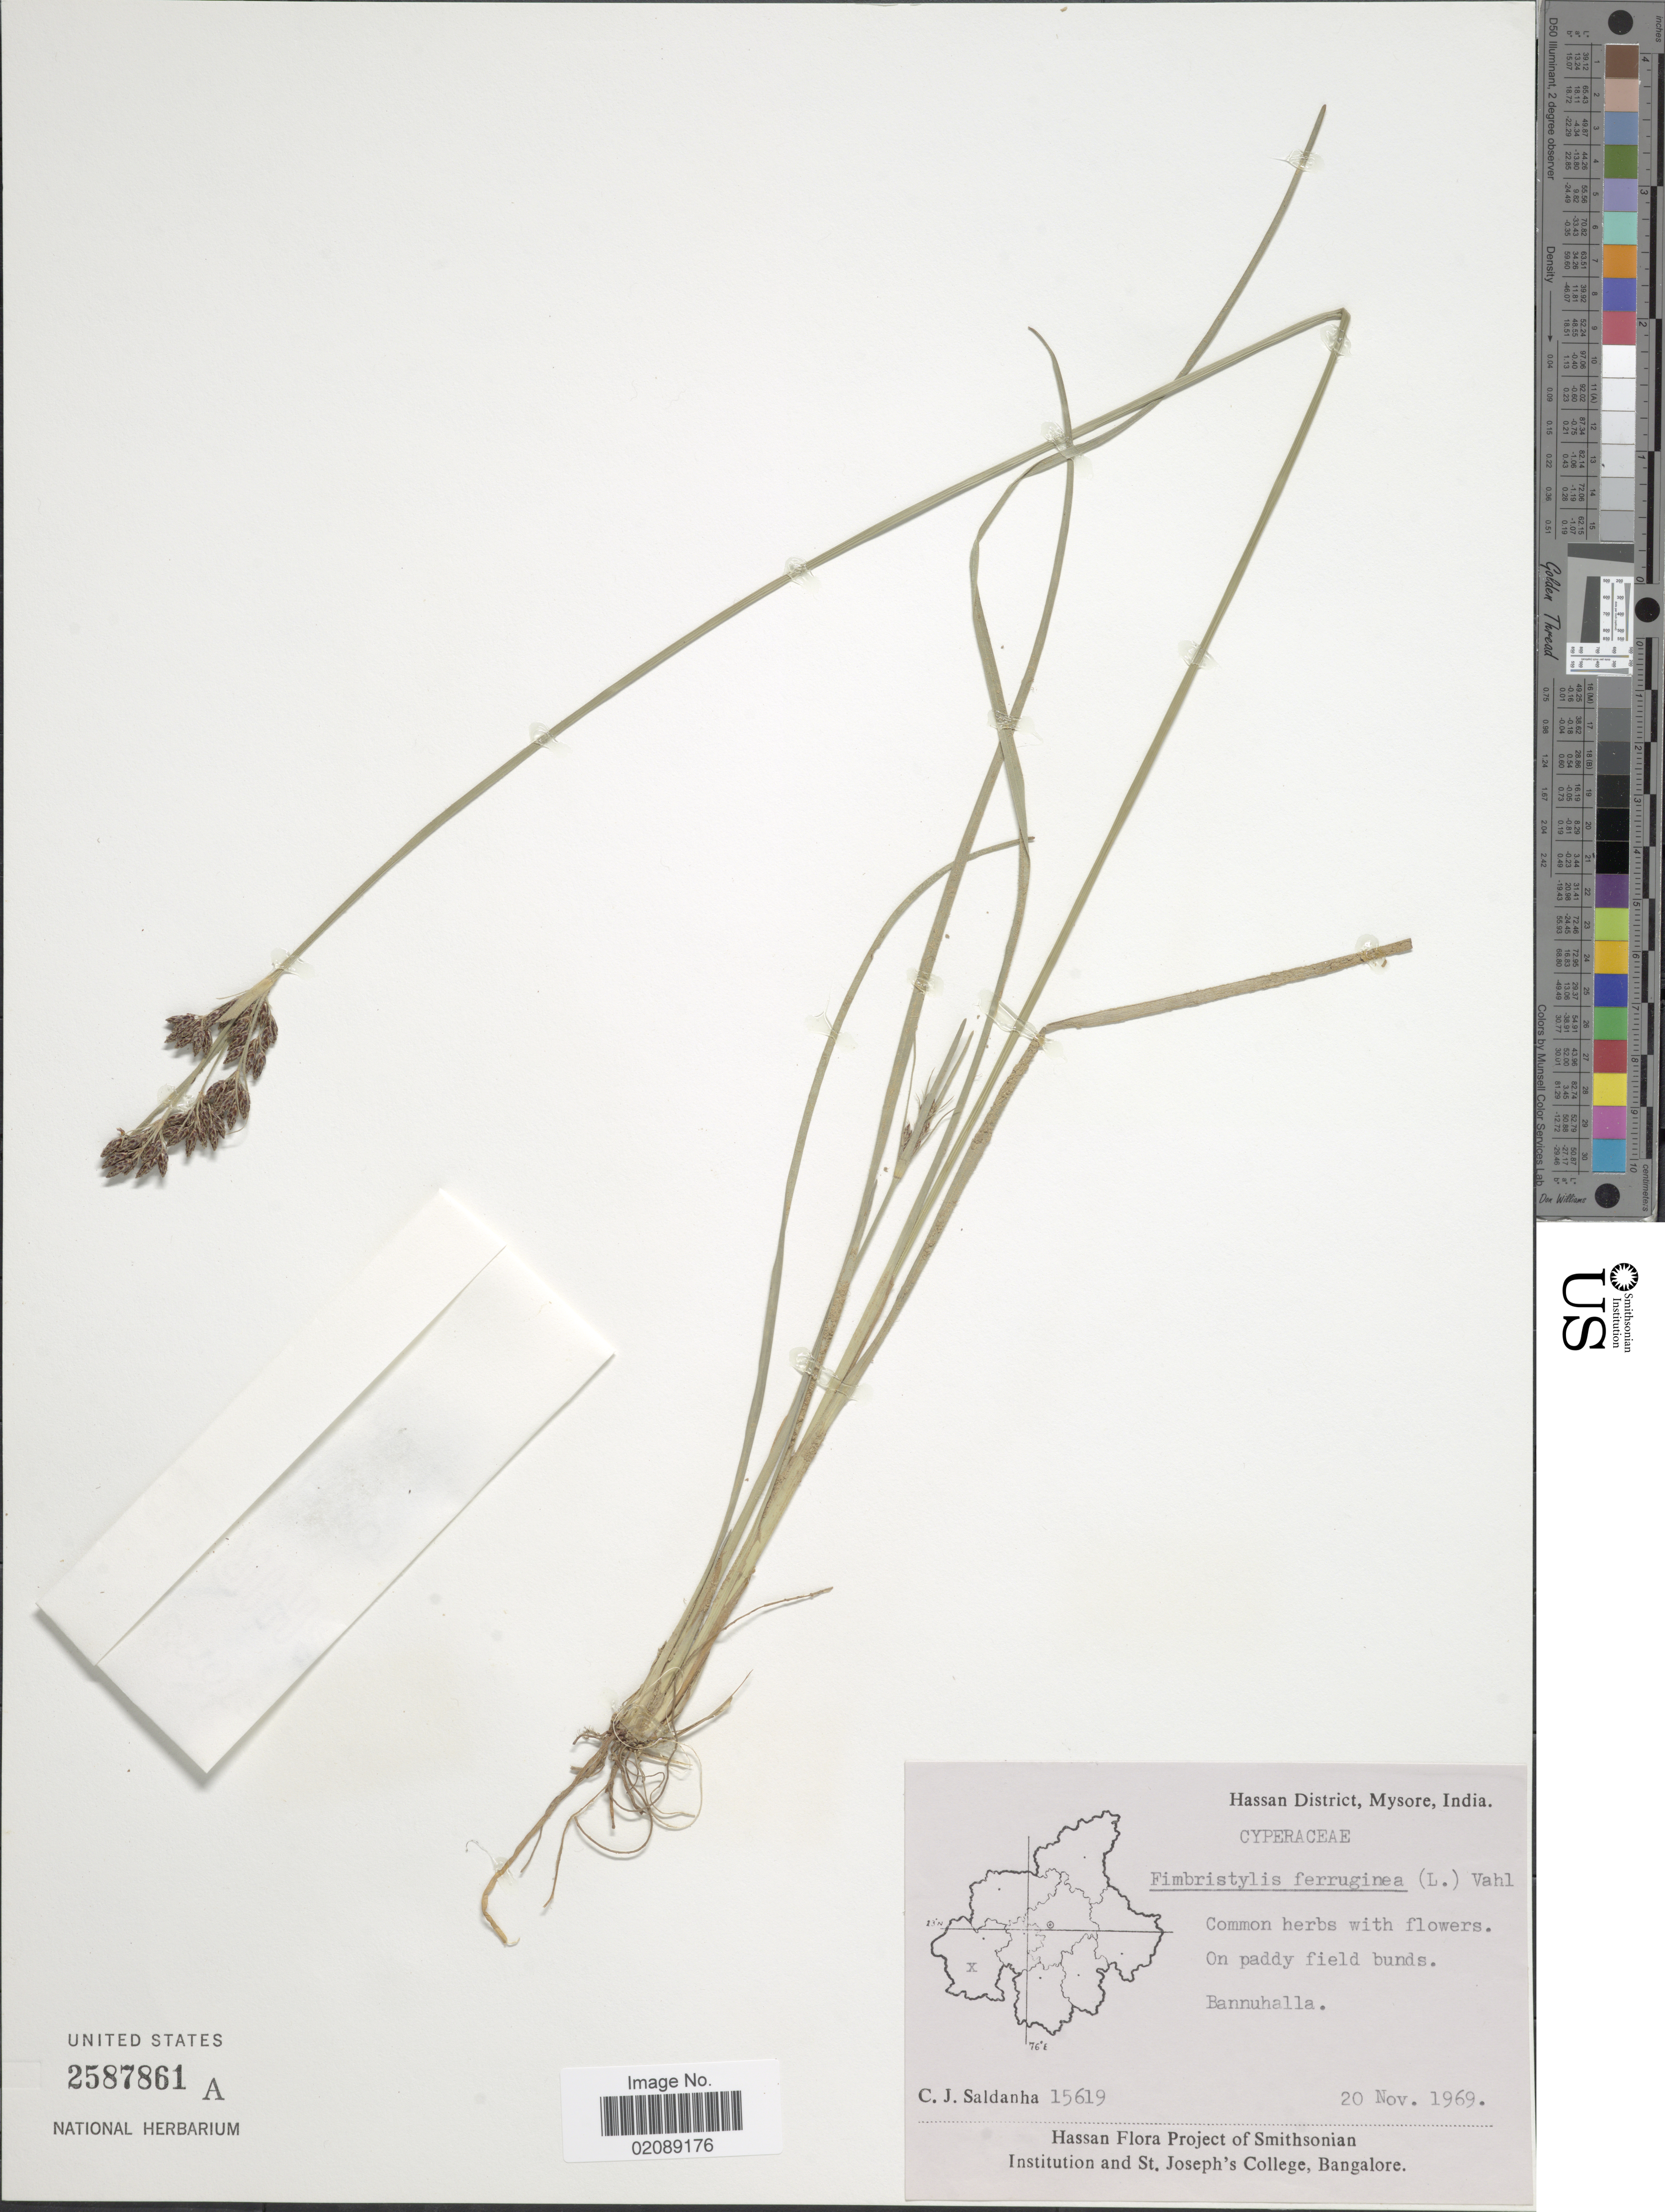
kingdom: Plantae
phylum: Tracheophyta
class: Liliopsida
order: Poales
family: Cyperaceae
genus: Fimbristylis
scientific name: Fimbristylis ferruginea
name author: (L.) Vahl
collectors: C. J. Saldanha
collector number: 15619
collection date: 1969-11-20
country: India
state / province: Karnataka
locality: Hassan District, Mysore, On paddy fields bunds, Bannuhalla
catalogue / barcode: US 2587861A